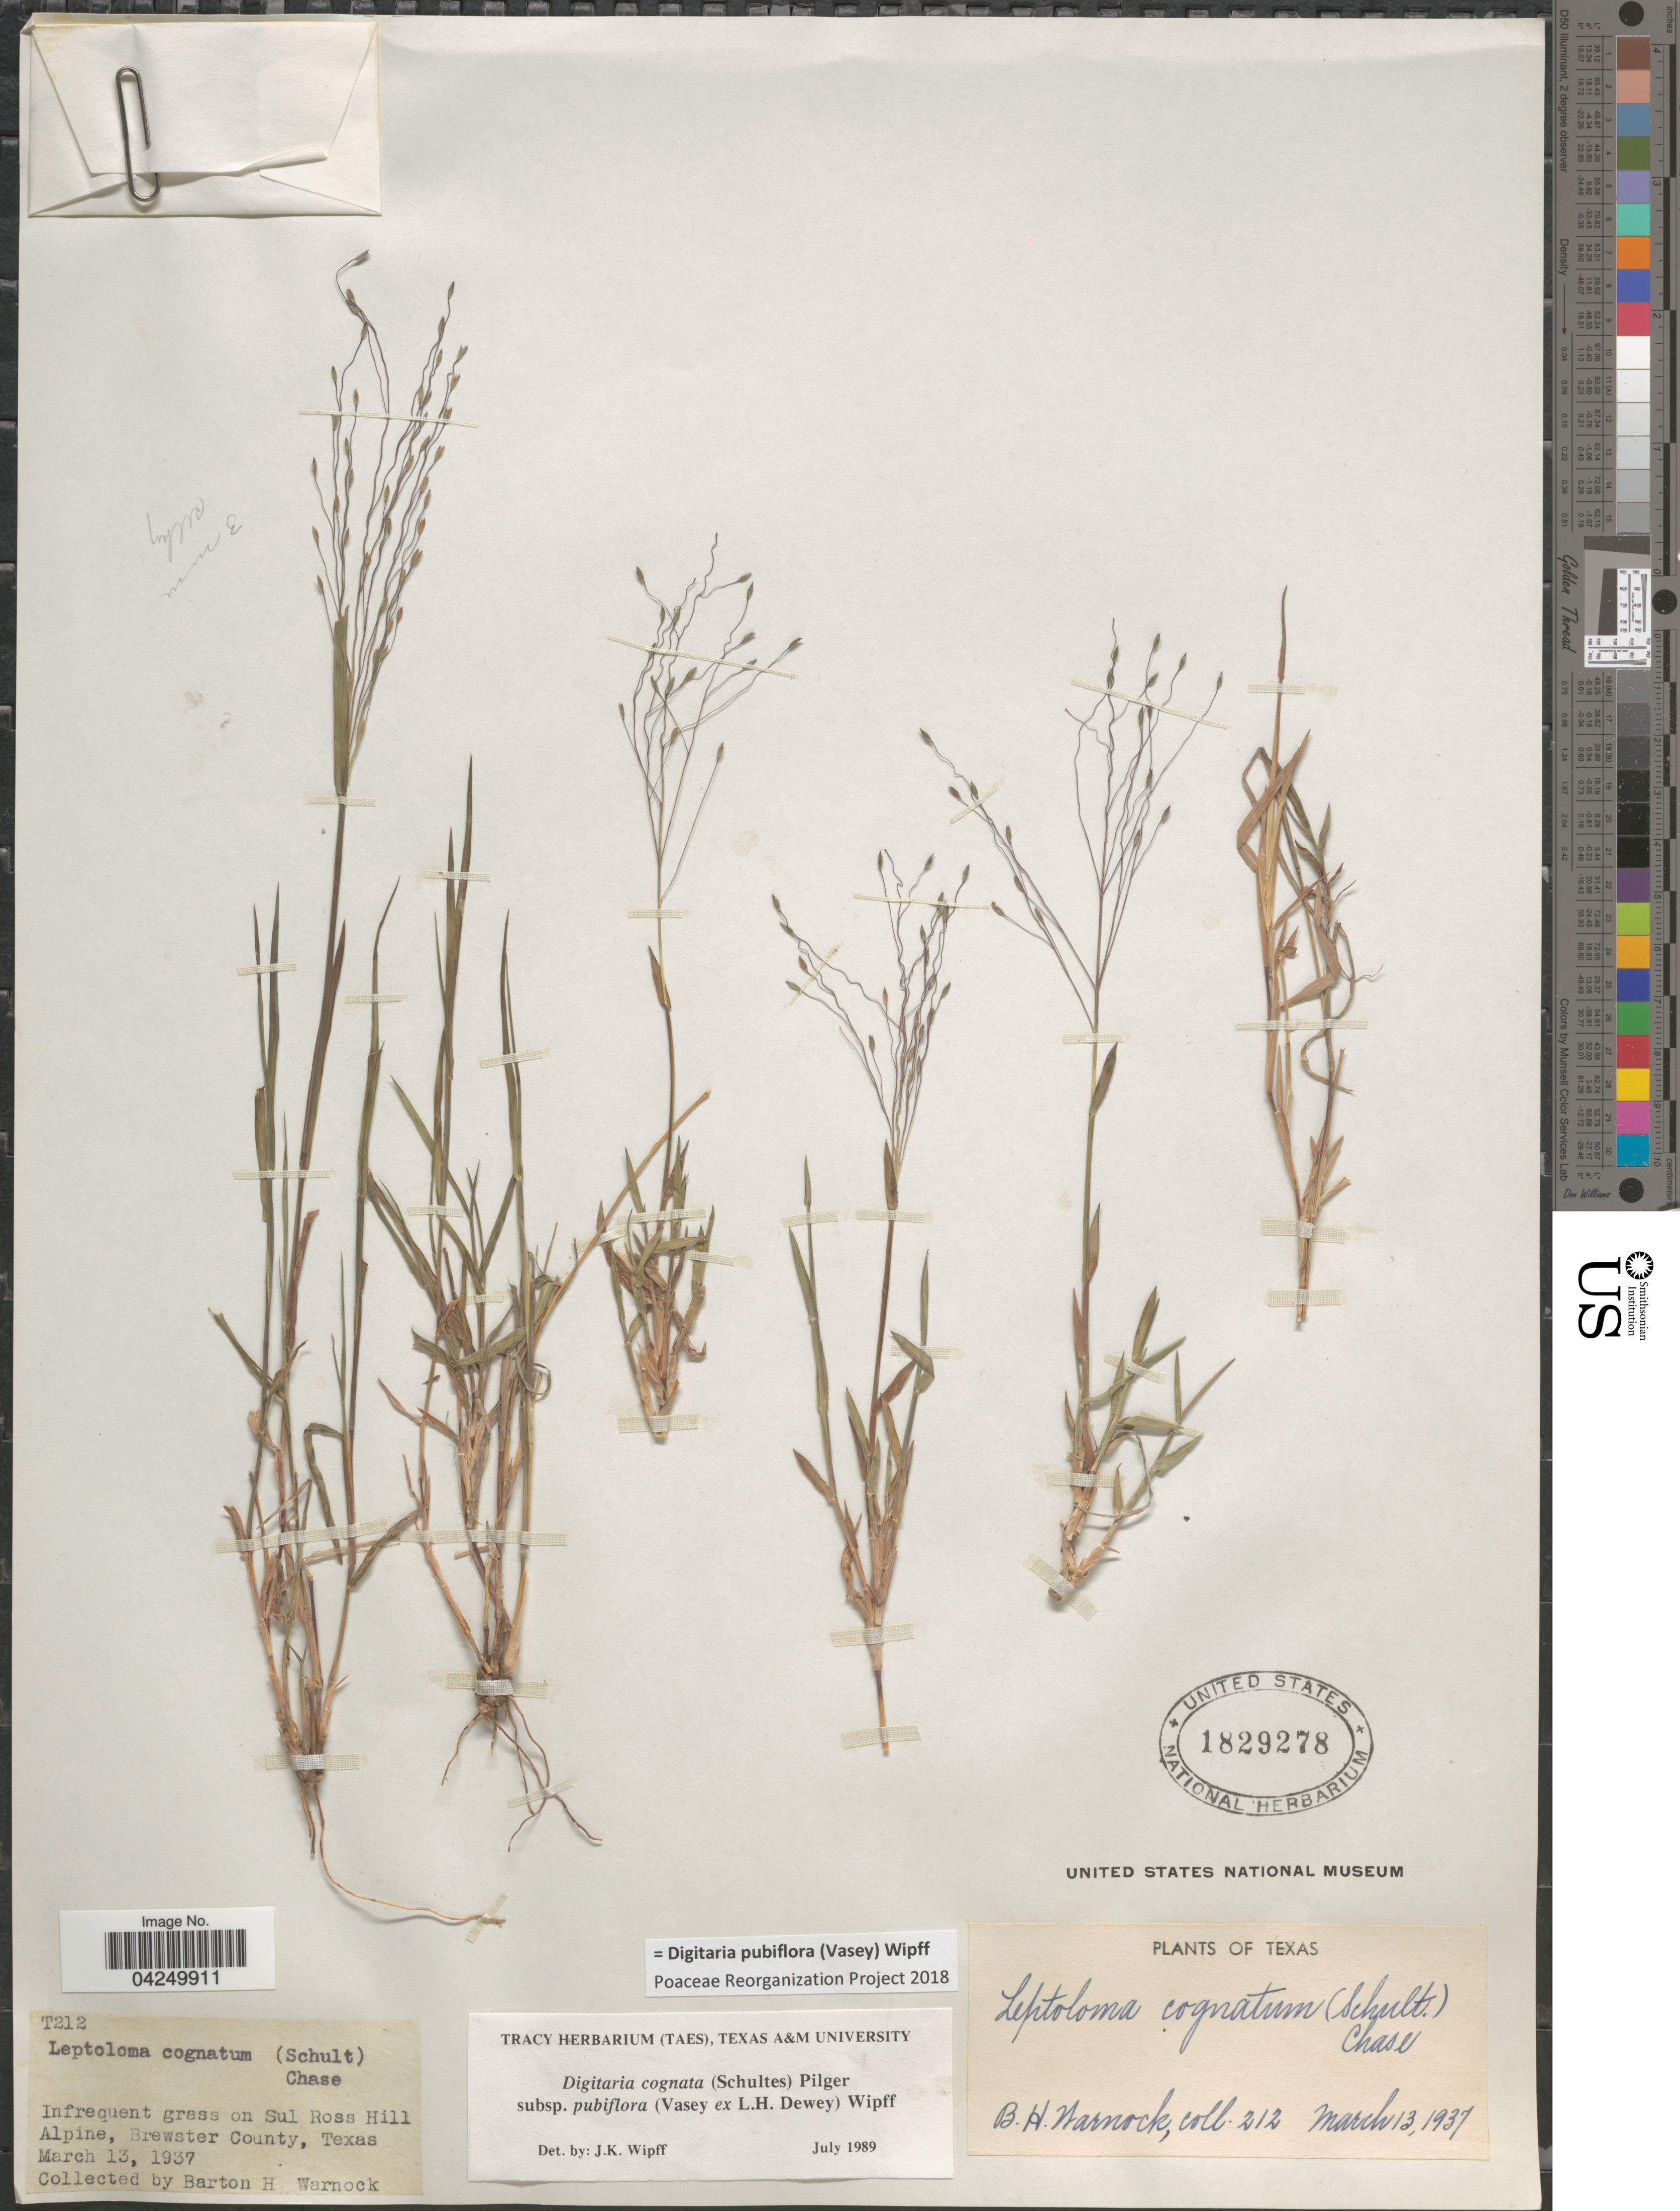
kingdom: Plantae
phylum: Tracheophyta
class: Liliopsida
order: Poales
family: Poaceae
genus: Digitaria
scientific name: Digitaria pubiflora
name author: (Vasey) Wipff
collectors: B. H. Warnock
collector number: T212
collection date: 1937-03-13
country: United States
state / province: Texas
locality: Infrequent grass on Sul Ross Hill Alpine, Brewster County.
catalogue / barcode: US 1829278